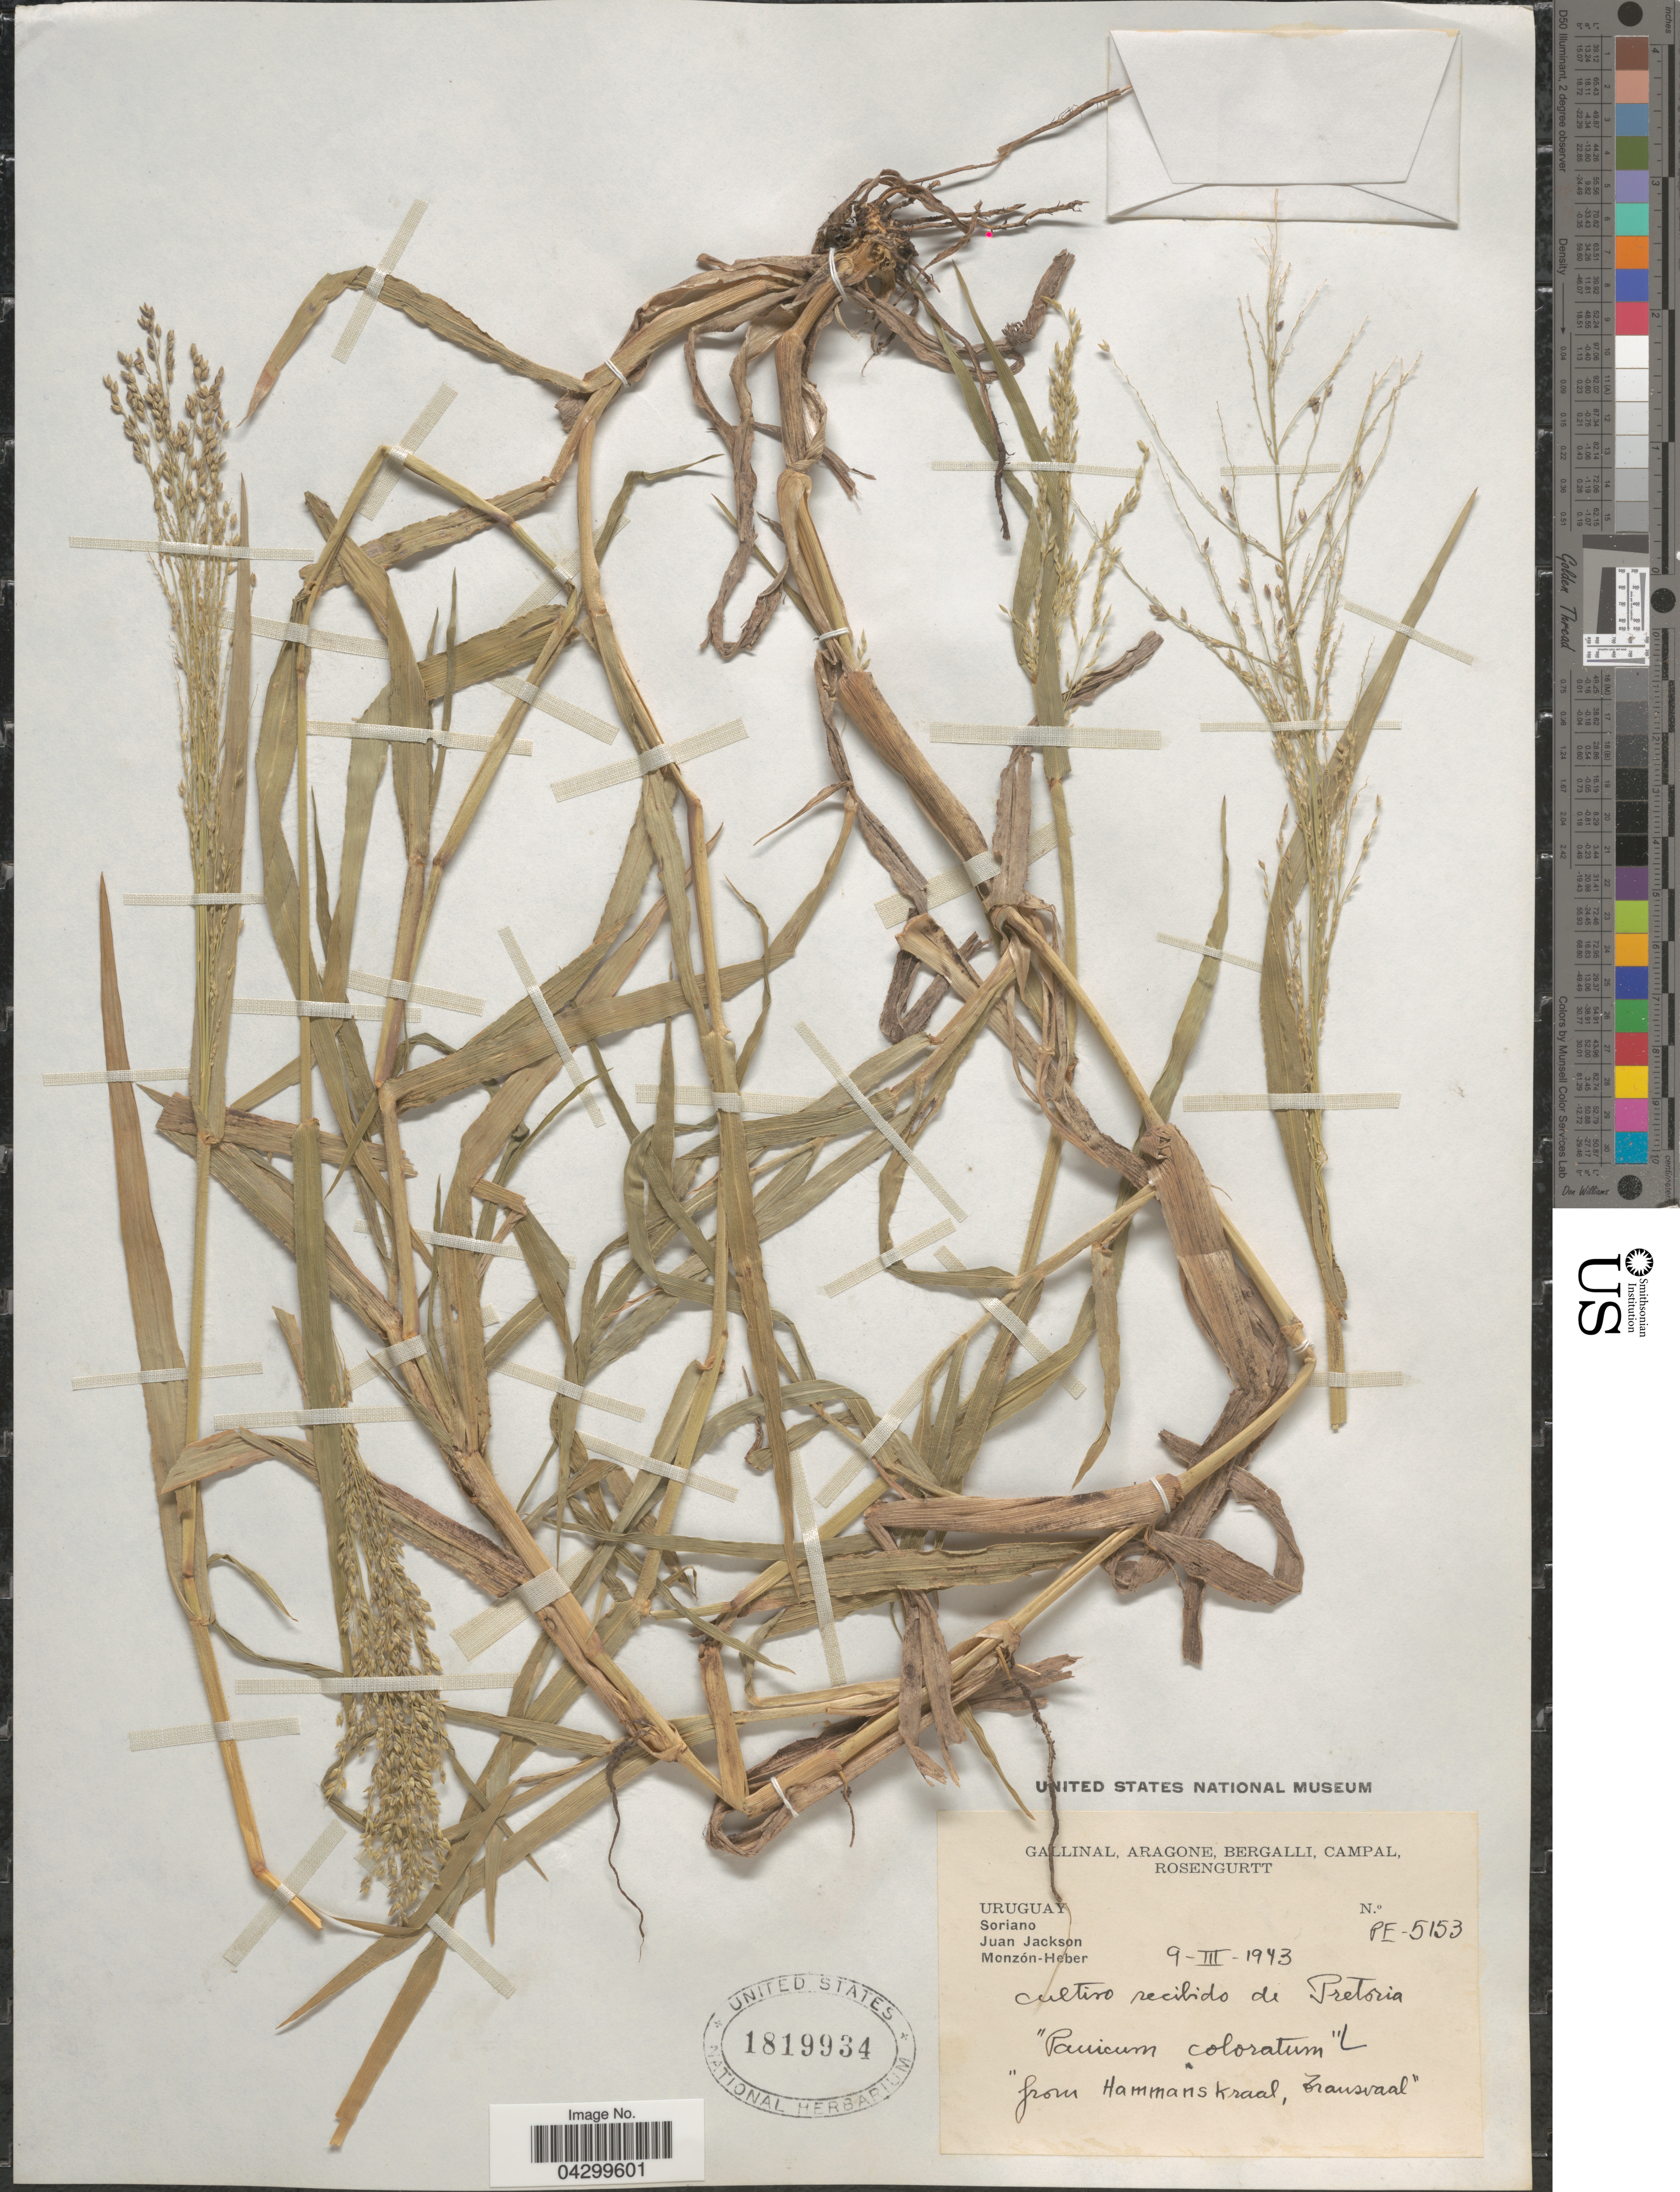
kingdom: Plantae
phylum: Tracheophyta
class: Liliopsida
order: Poales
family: Poaceae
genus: Panicum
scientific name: Panicum coloratum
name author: L.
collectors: -. Gallinal, -- Aragone, -- Bergalli, -- Campal & Rosengurtt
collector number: PE-5153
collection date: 1943-03-09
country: Uruguay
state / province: Soriano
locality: Juan Jackson. Monzón-Heber.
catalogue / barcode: US 1819934